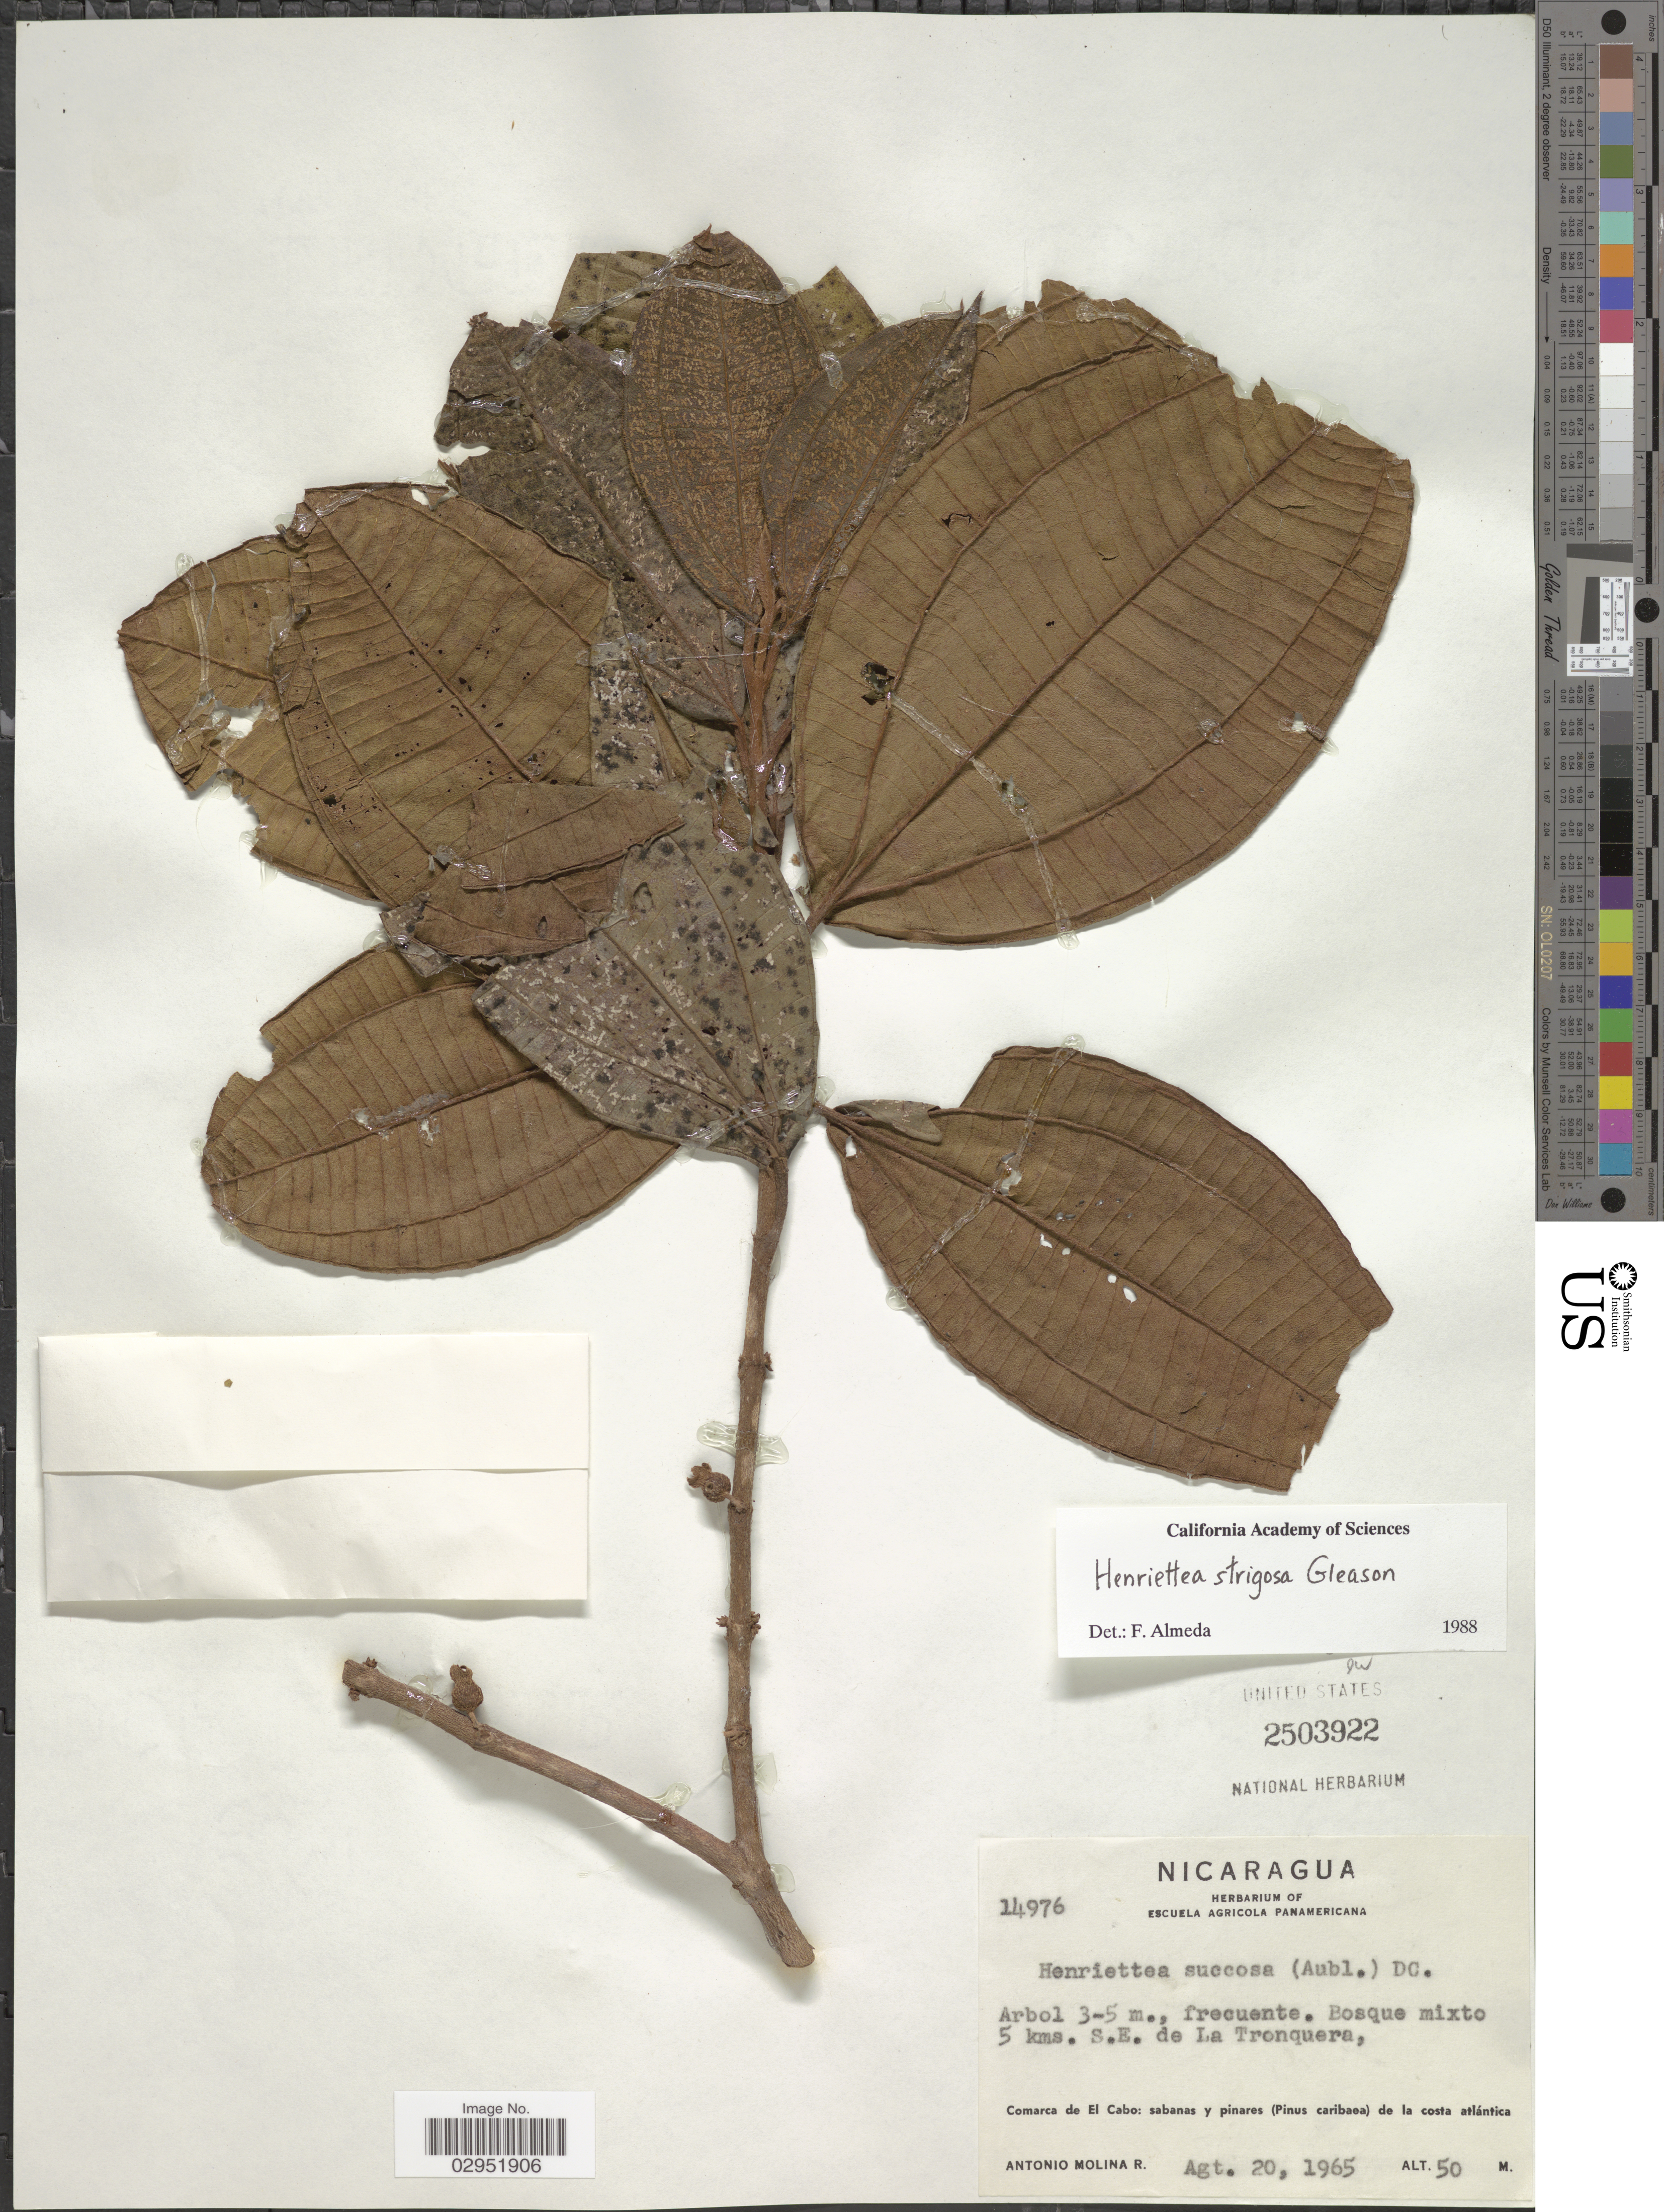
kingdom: Plantae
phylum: Tracheophyta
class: Magnoliopsida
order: Myrtales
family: Melastomataceae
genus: Henriettea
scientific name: Henriettea strigosa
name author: Gleason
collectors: A. Molina R.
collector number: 14976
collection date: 1965-08-20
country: Nicaragua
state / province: Atlantico Norte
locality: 5 kms. S.E. de La Tronquera, Comarca de El Cabo: sabanas y pinares (Pinus caribaea) de la costa atlántica.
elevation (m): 50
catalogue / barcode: US 2503922